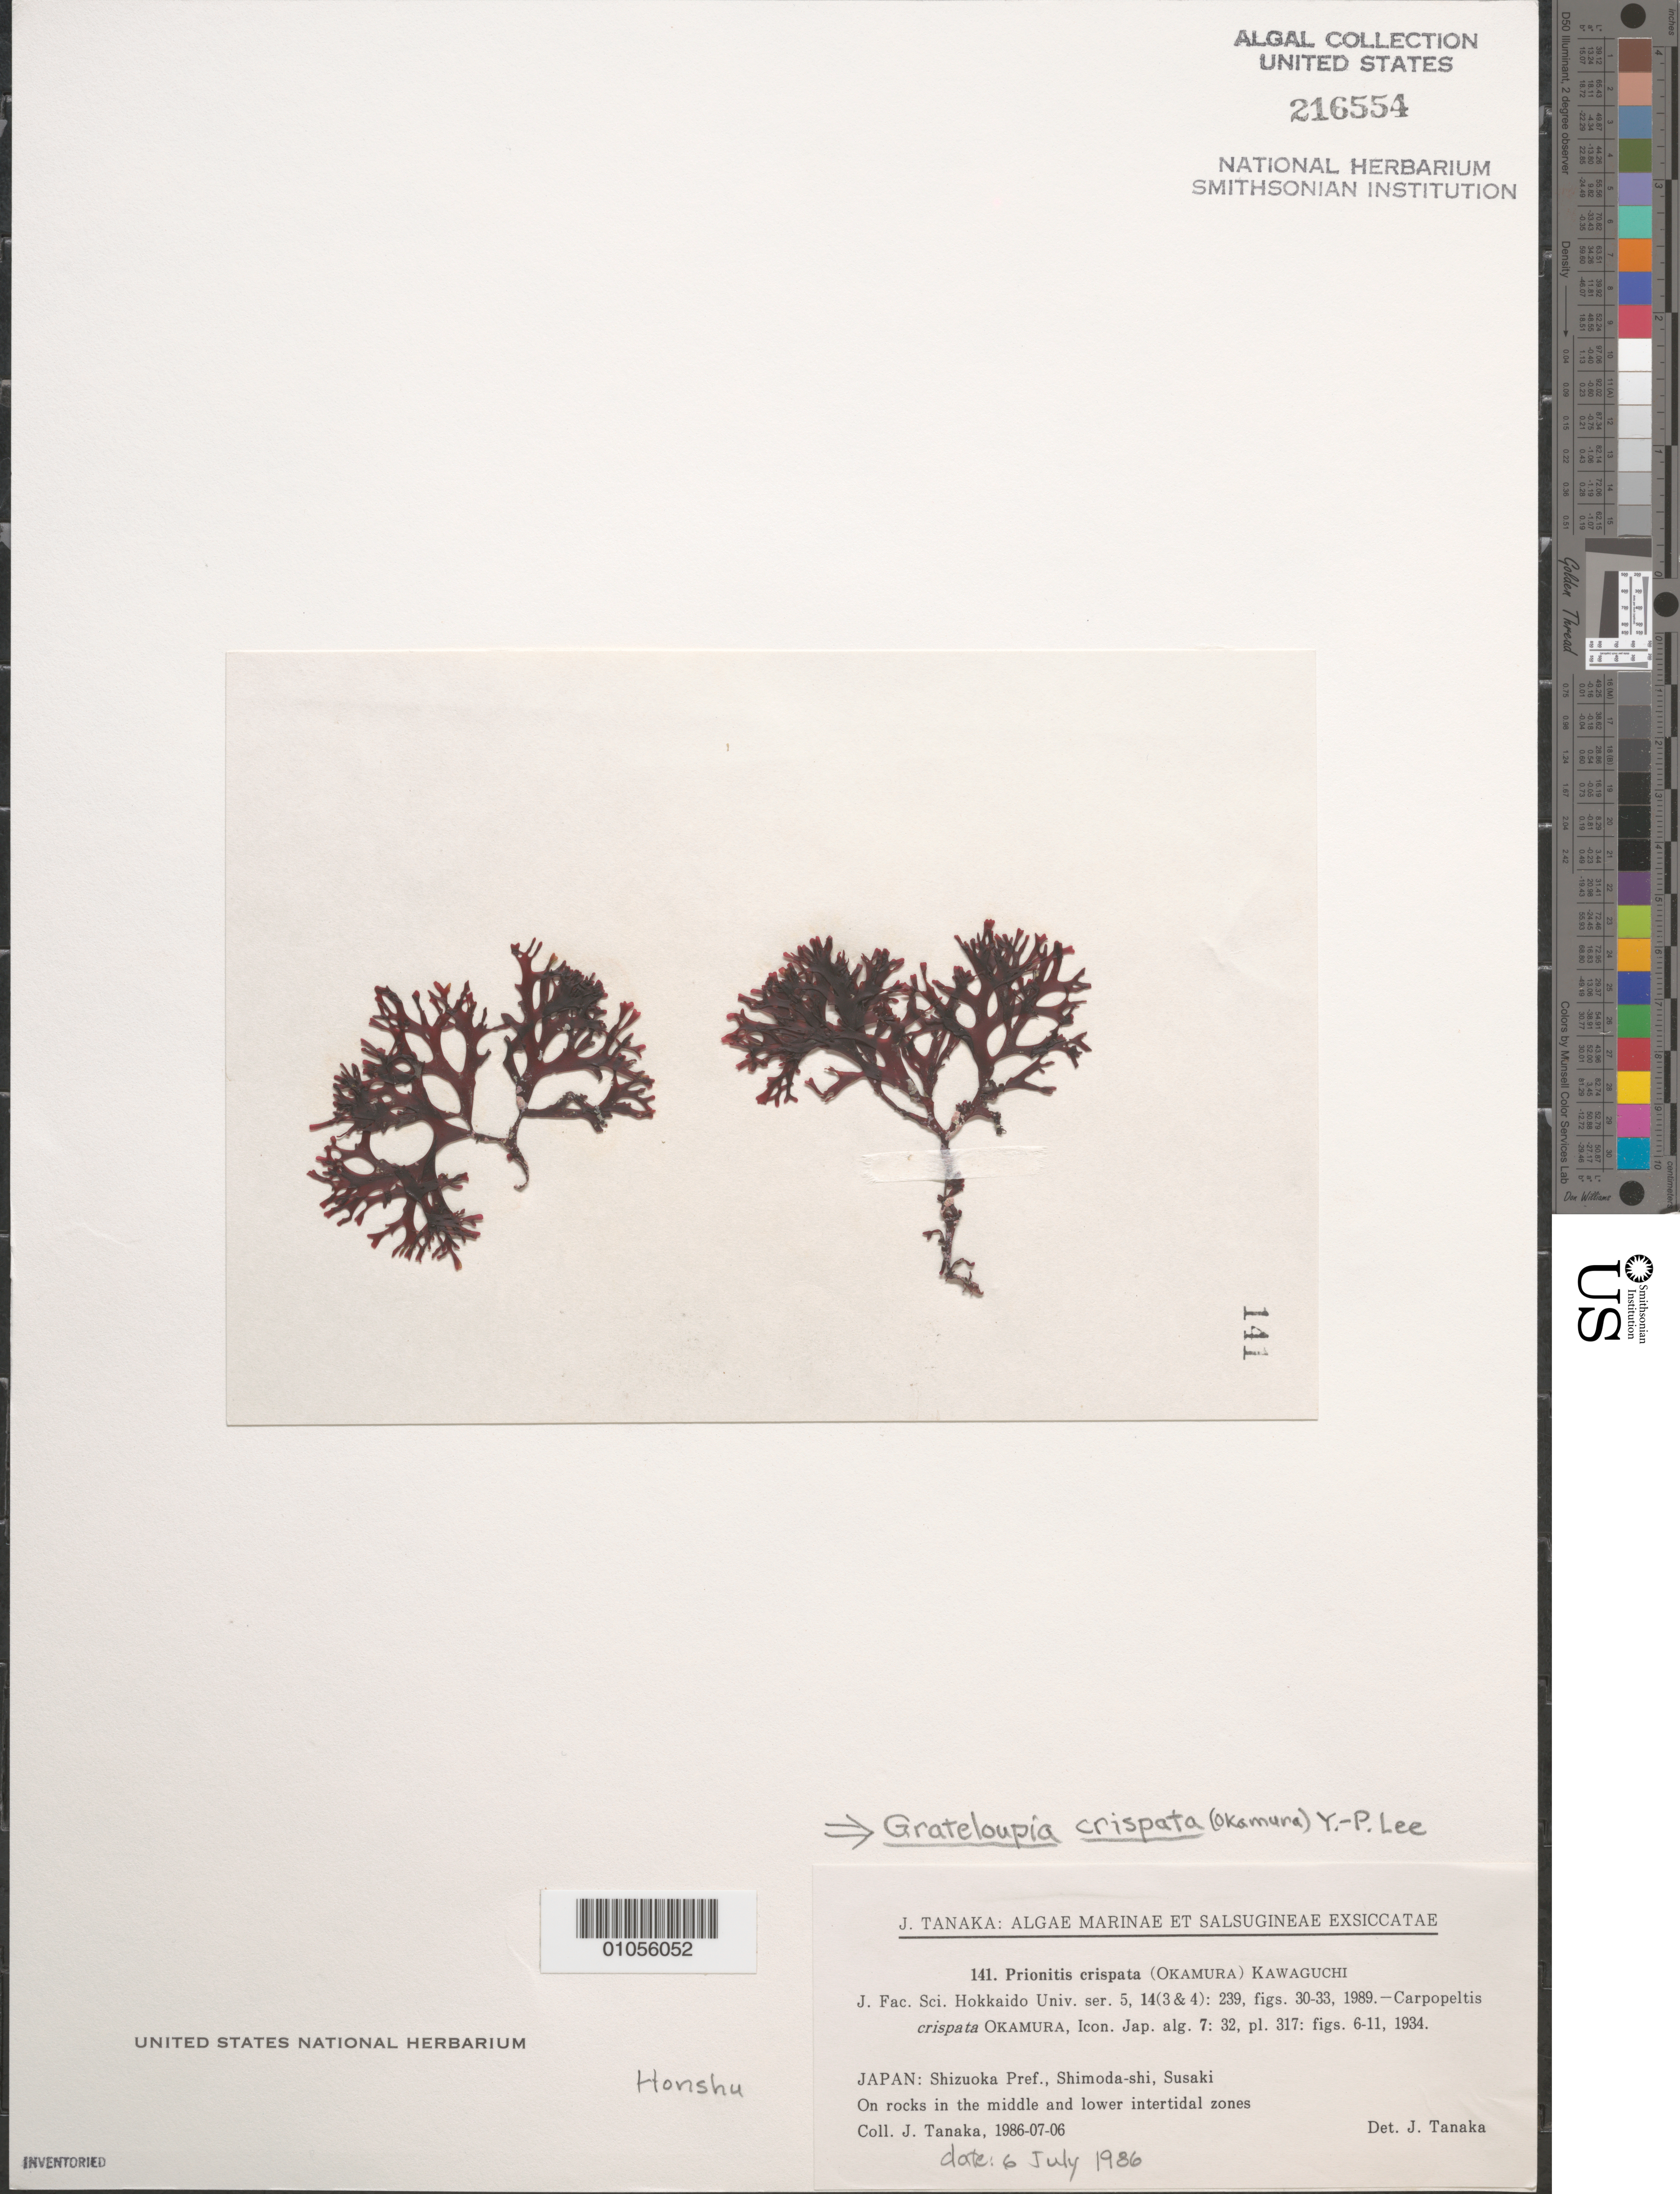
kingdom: Plantae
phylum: Rhodophyta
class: Florideophyceae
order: Halymeniales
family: Halymeniaceae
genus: Grateloupia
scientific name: Grateloupia crispata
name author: (Okamura) Y.-P. Lee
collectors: J. Tanaka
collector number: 141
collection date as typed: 06 Jul 1986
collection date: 1986-07-06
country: Japan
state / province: Sizuoka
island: Honshu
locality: Susaki, Shimoda-shi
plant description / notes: Tanaka, J., Algae Marinae et Salsugineae Exsiccatae, Fasc. VI (nos. 126-150), 1993, as Prionitis crispata (Okamura) Kawaguchi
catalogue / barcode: US 216554